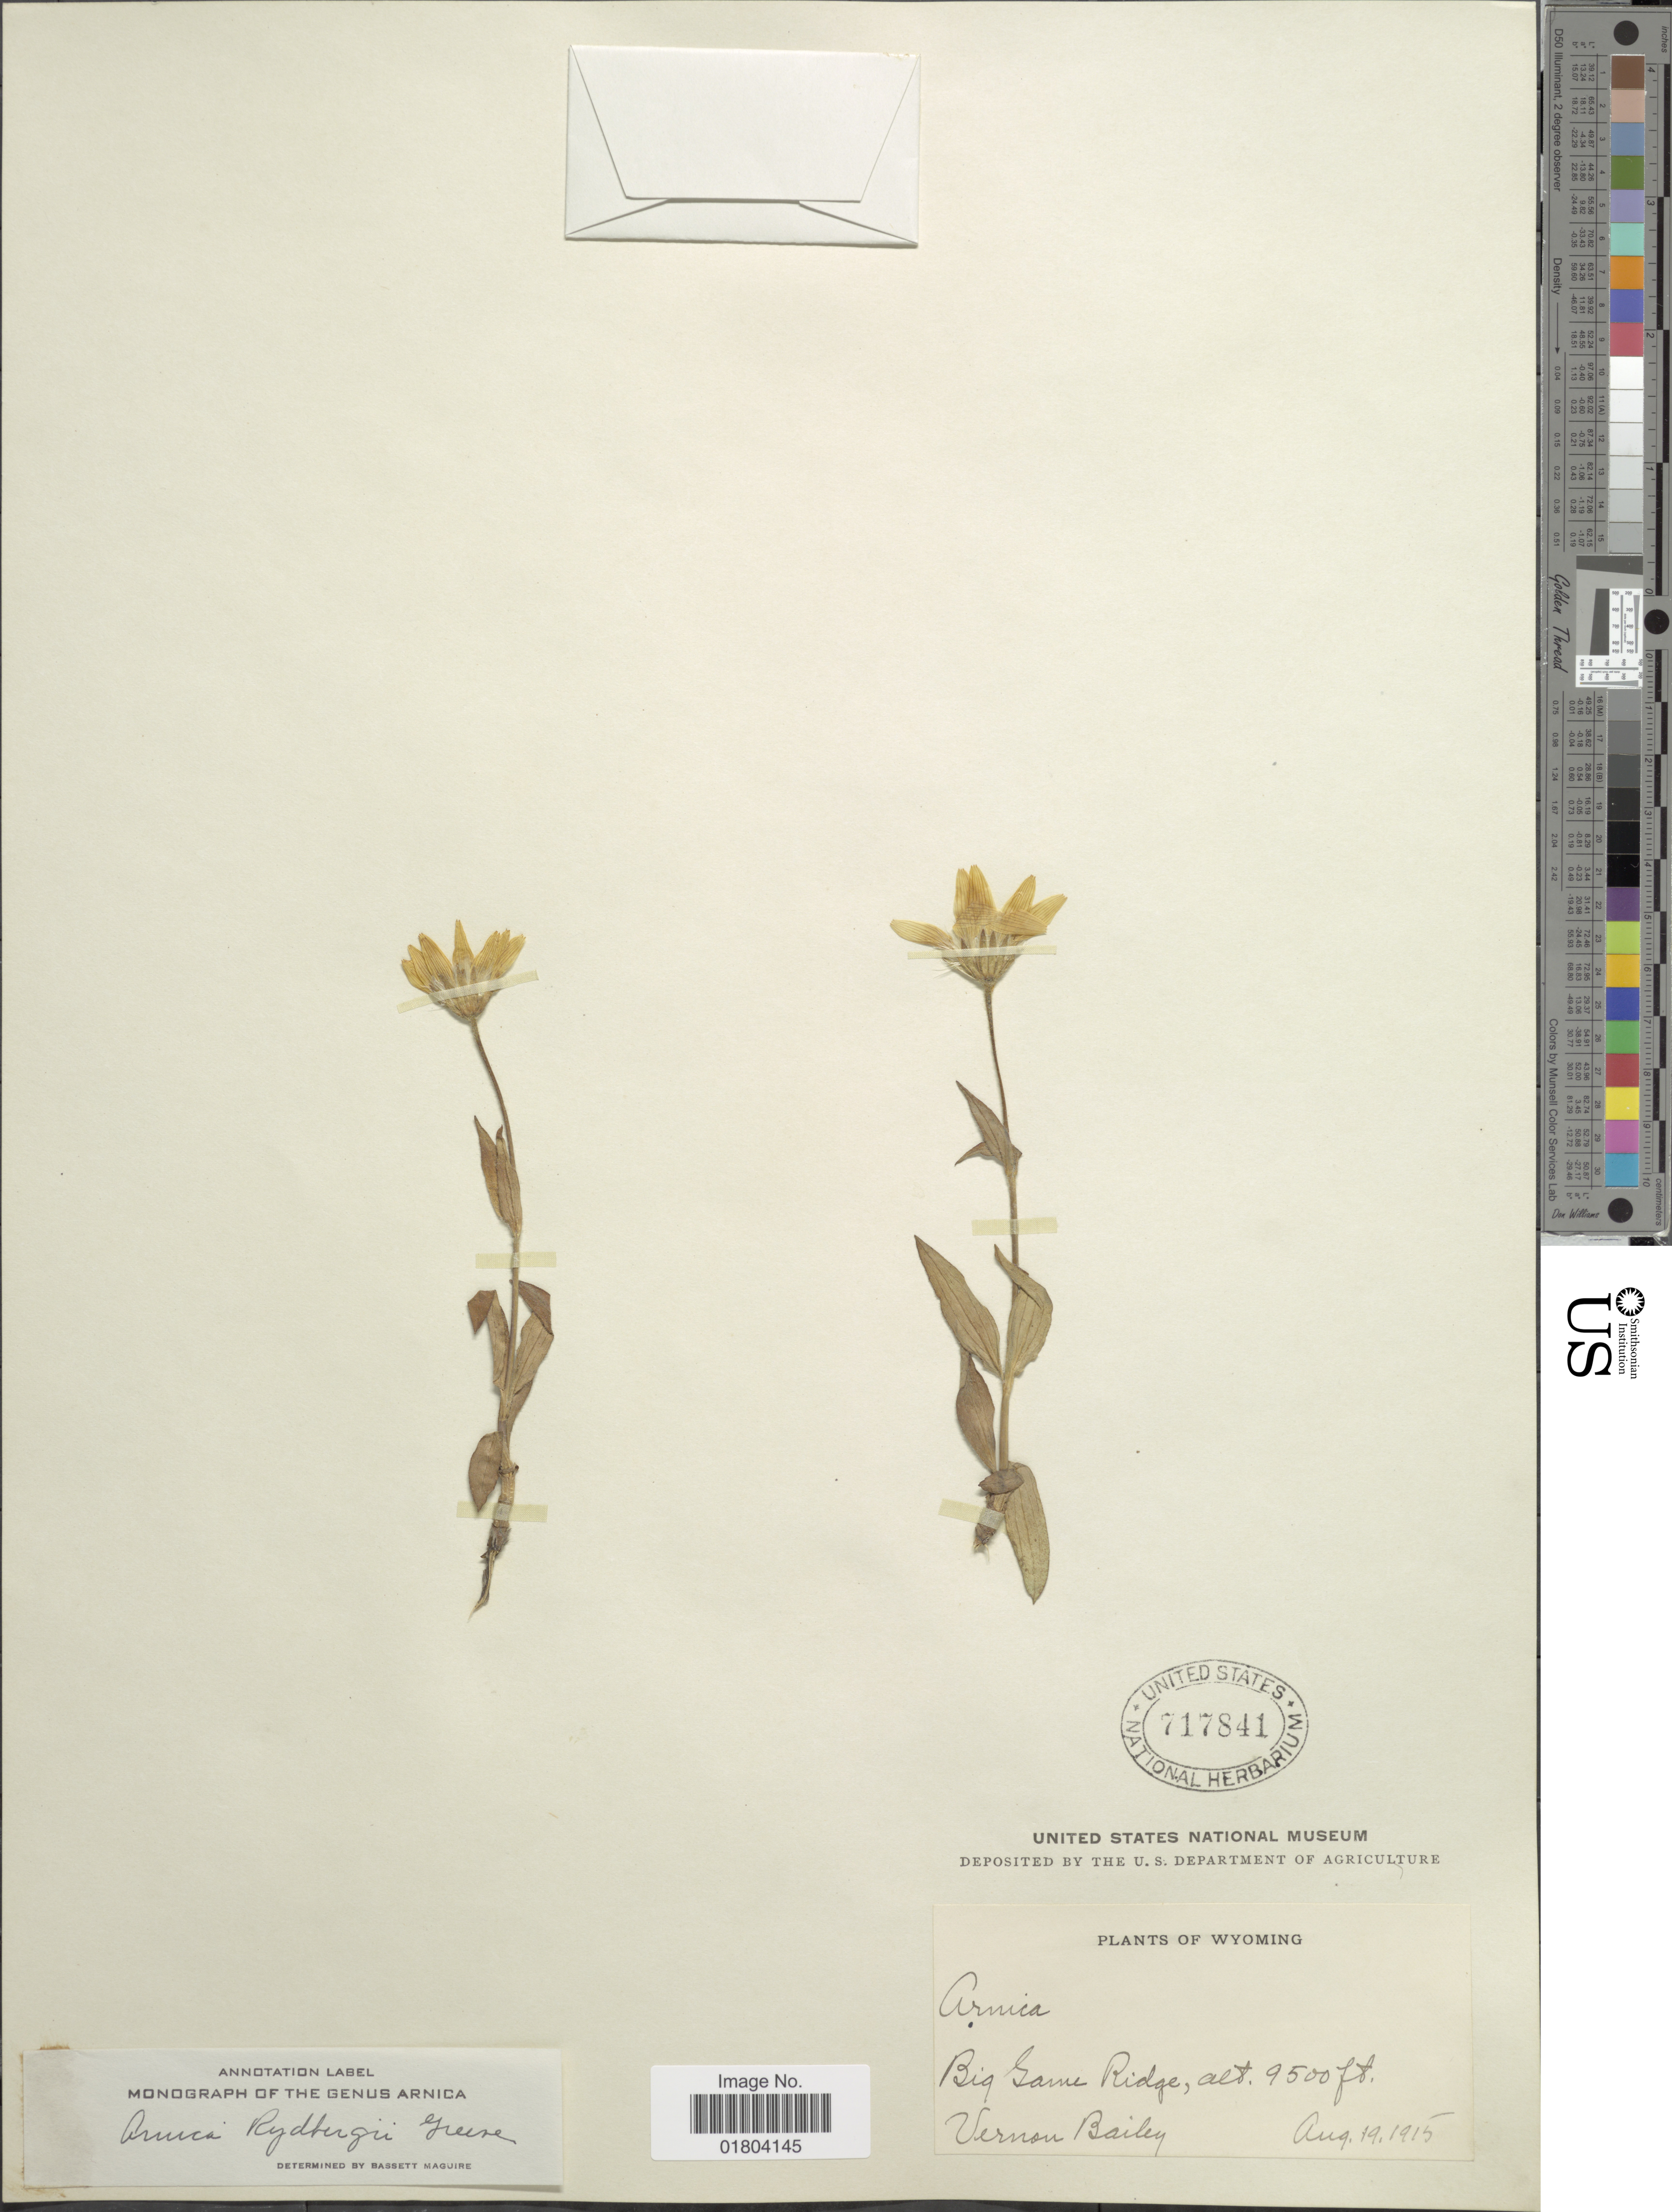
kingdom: Plantae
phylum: Tracheophyta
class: Magnoliopsida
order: Asterales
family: Asteraceae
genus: Arnica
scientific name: Arnica rydbergii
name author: Greene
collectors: V. O. Bailey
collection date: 1915-08-19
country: United States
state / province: Wyoming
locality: Big Game Ridge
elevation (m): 2896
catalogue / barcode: US 717841